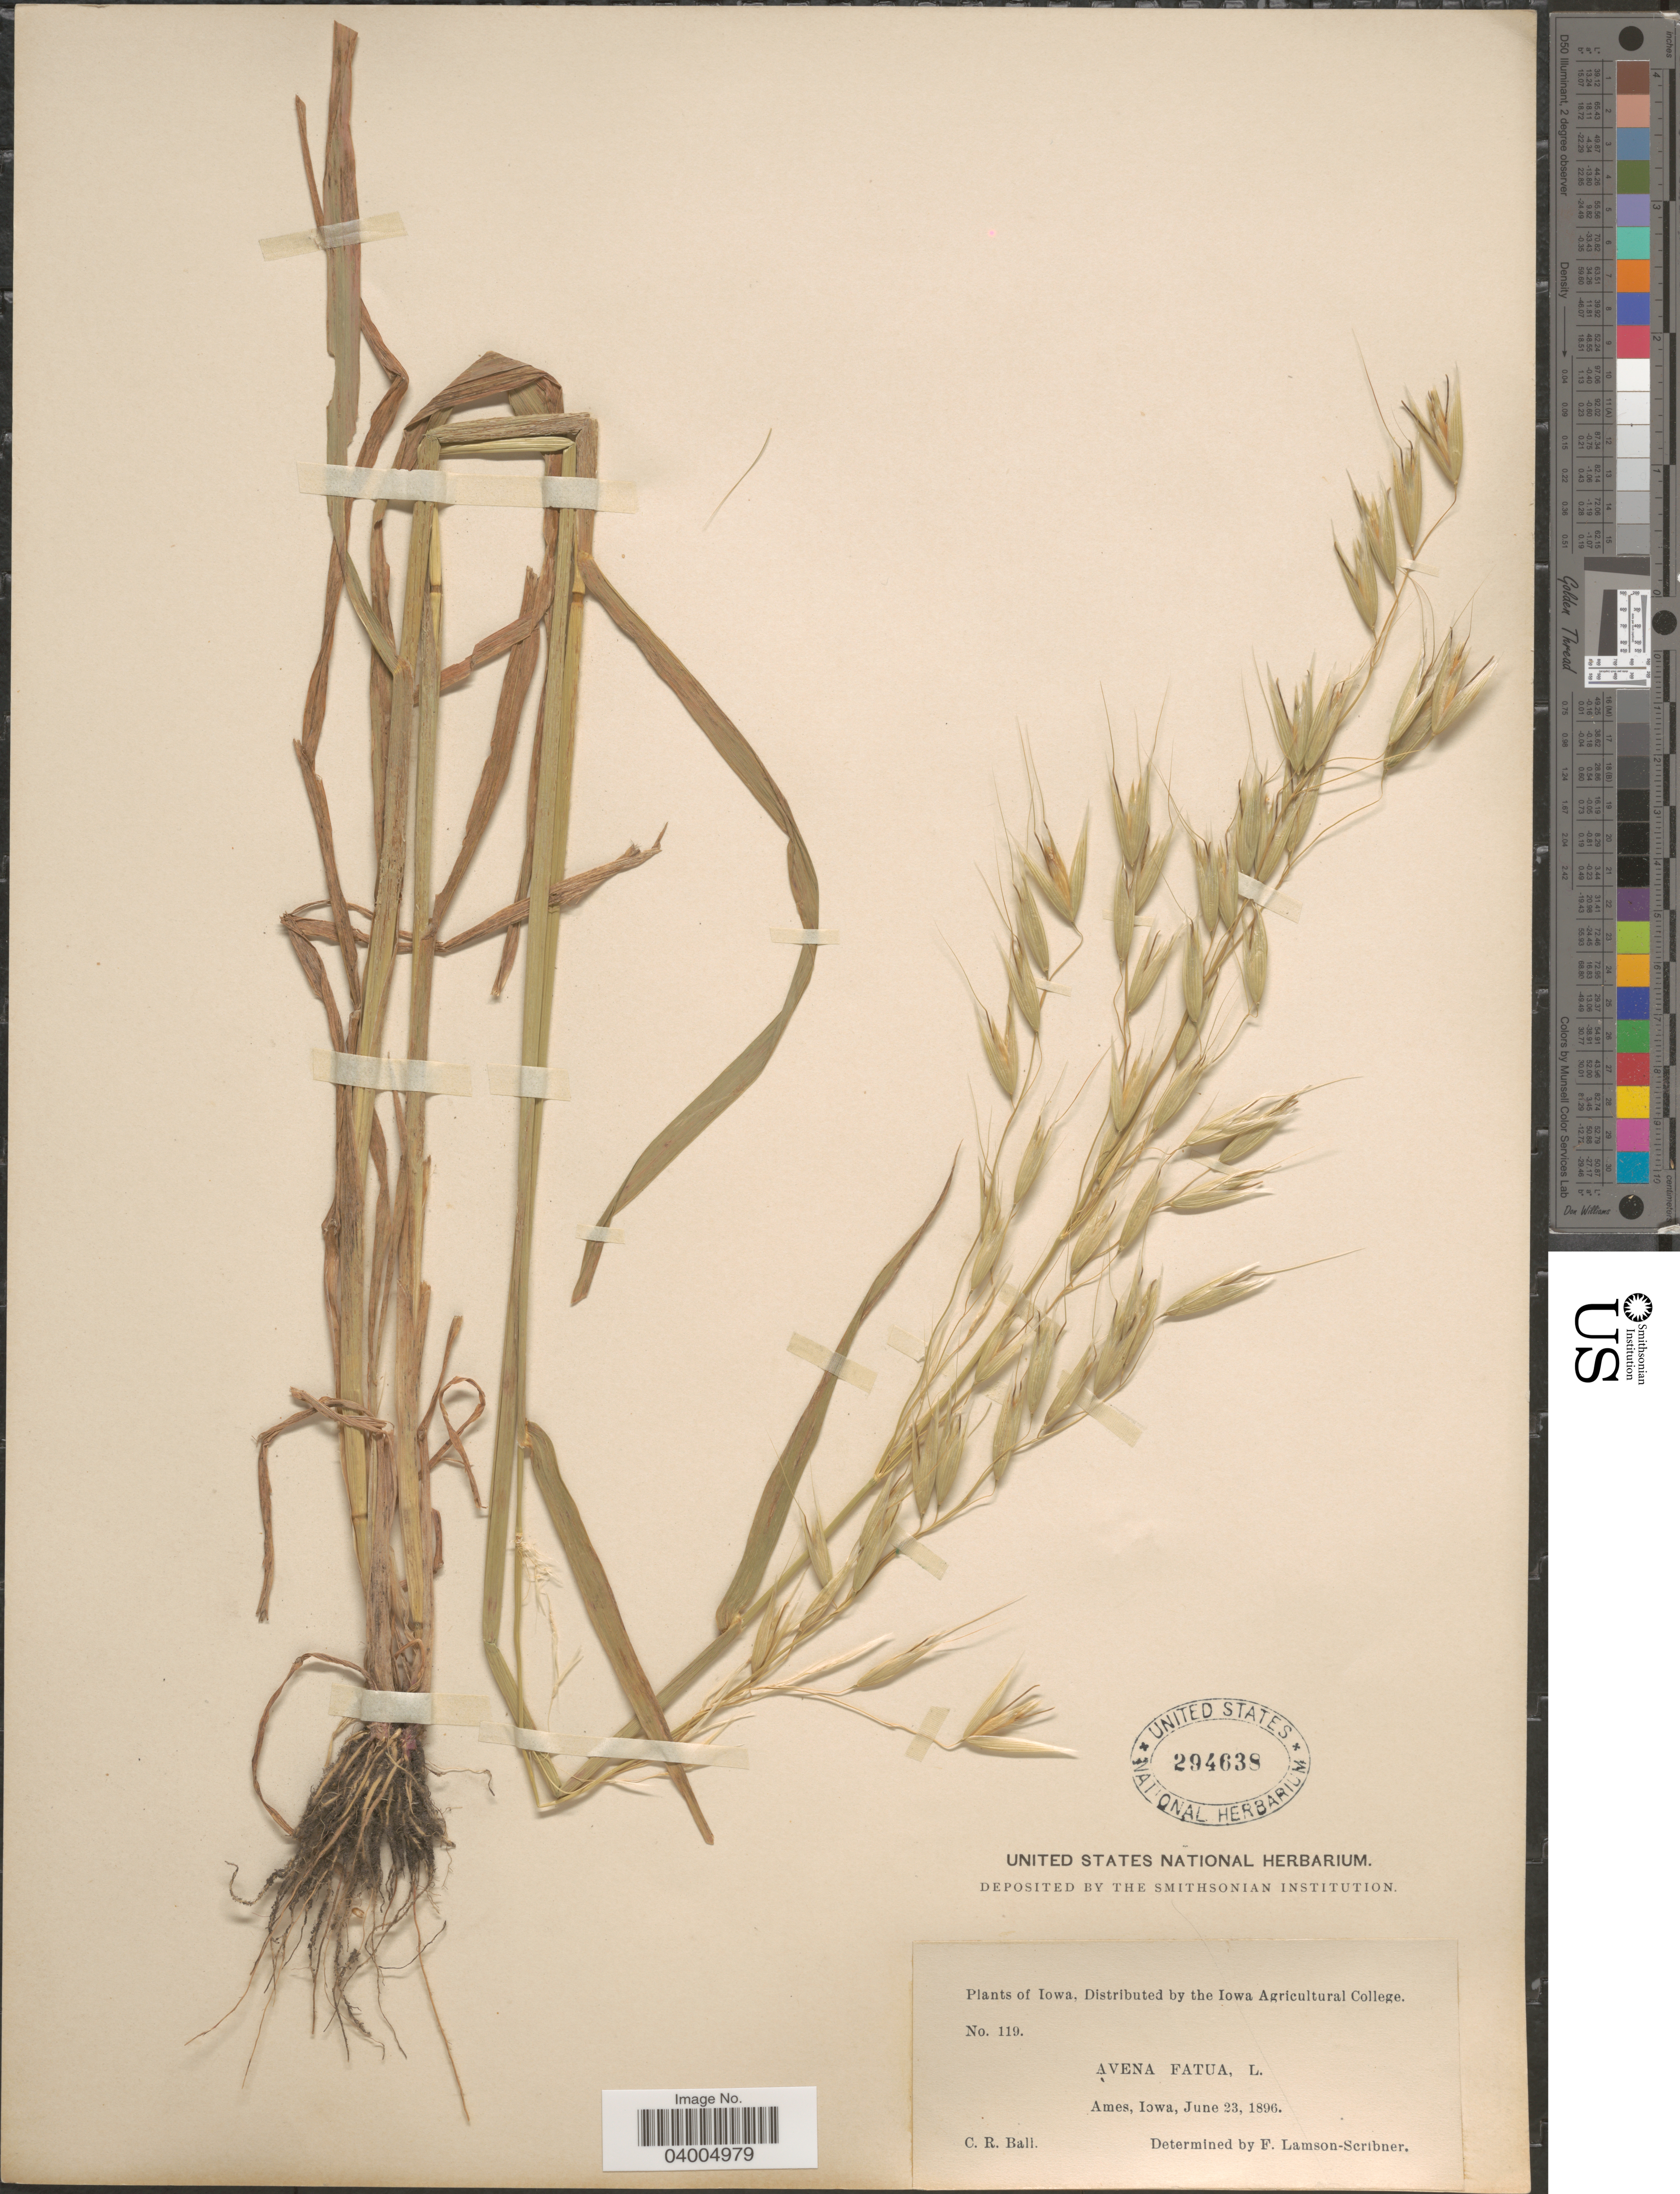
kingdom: Plantae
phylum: Tracheophyta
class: Liliopsida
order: Poales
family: Poaceae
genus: Avena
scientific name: Avena fatua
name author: L.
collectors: C. R. Ball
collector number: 119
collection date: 1896-06-23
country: United States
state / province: Iowa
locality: Ames.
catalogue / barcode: US 294638